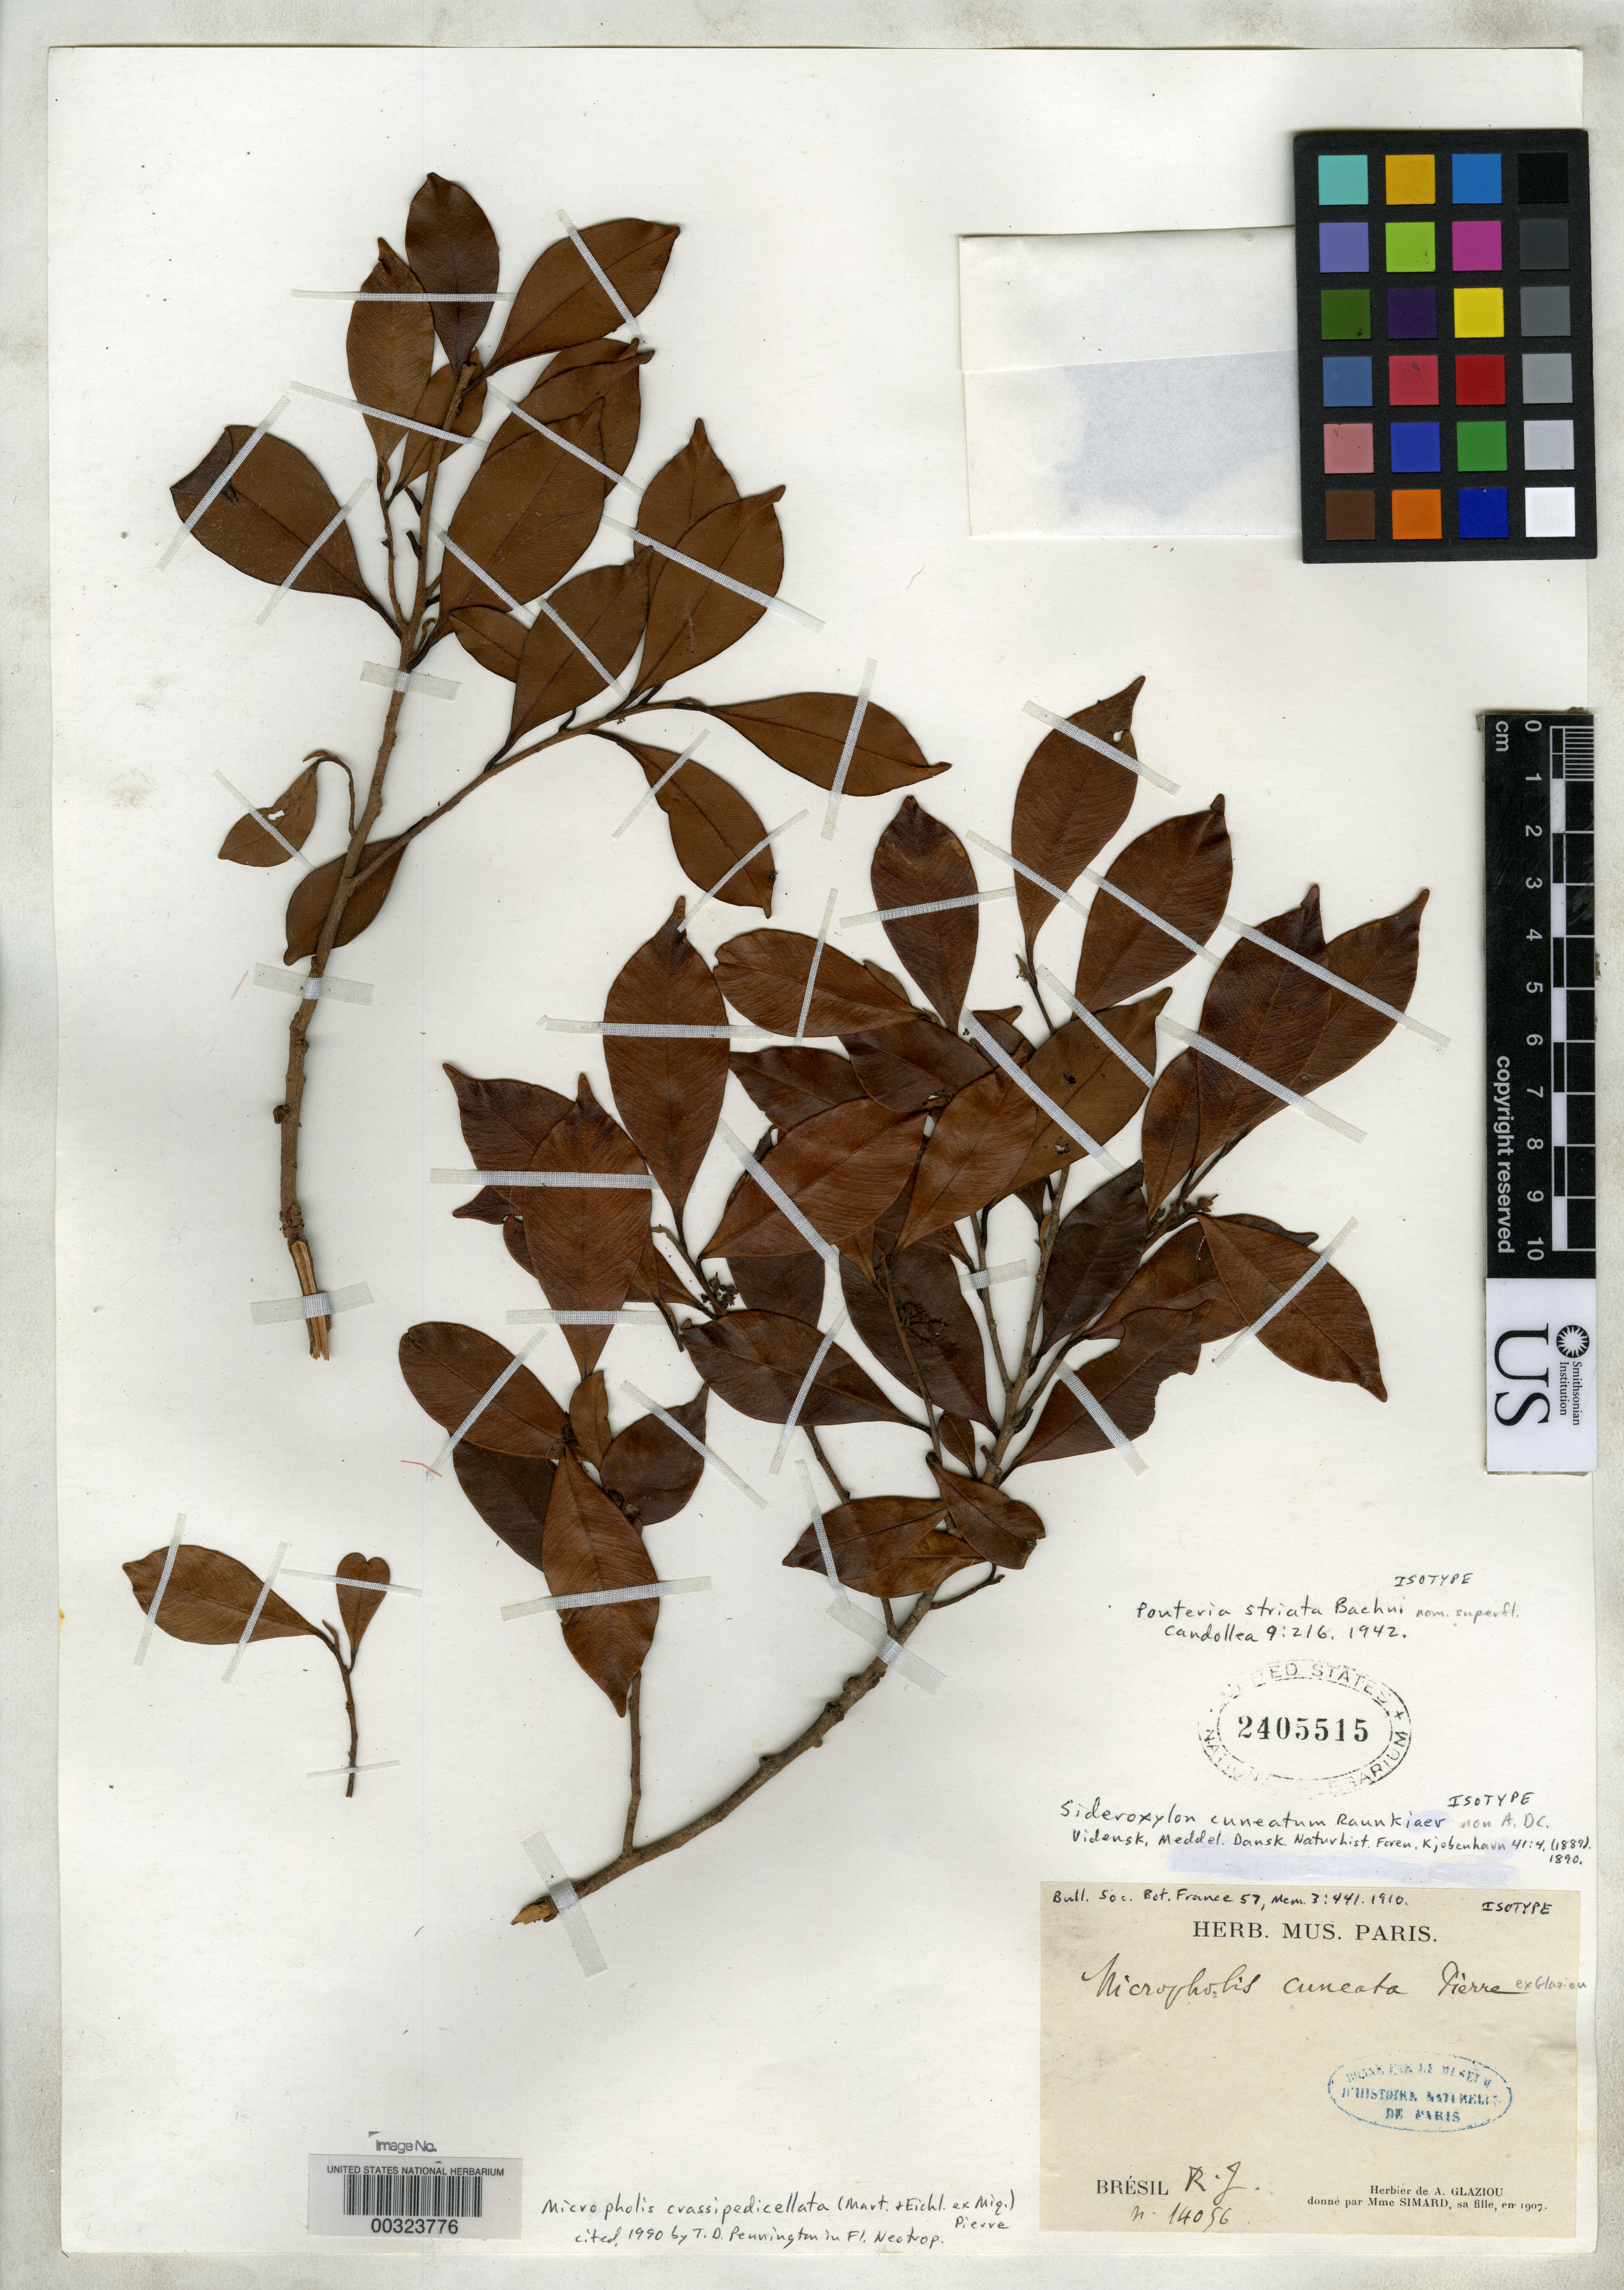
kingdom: Plantae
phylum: Tracheophyta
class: Magnoliopsida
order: Ericales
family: Sapotaceae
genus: Sideroxylon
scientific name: Sideroxylon cuneatum Raunk., nom. illeg.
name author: Raunk.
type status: Type Collection; Isotype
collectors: A. F. M. Glaziou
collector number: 14056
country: Brazil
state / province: Rio de Janeiro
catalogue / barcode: US 2405515